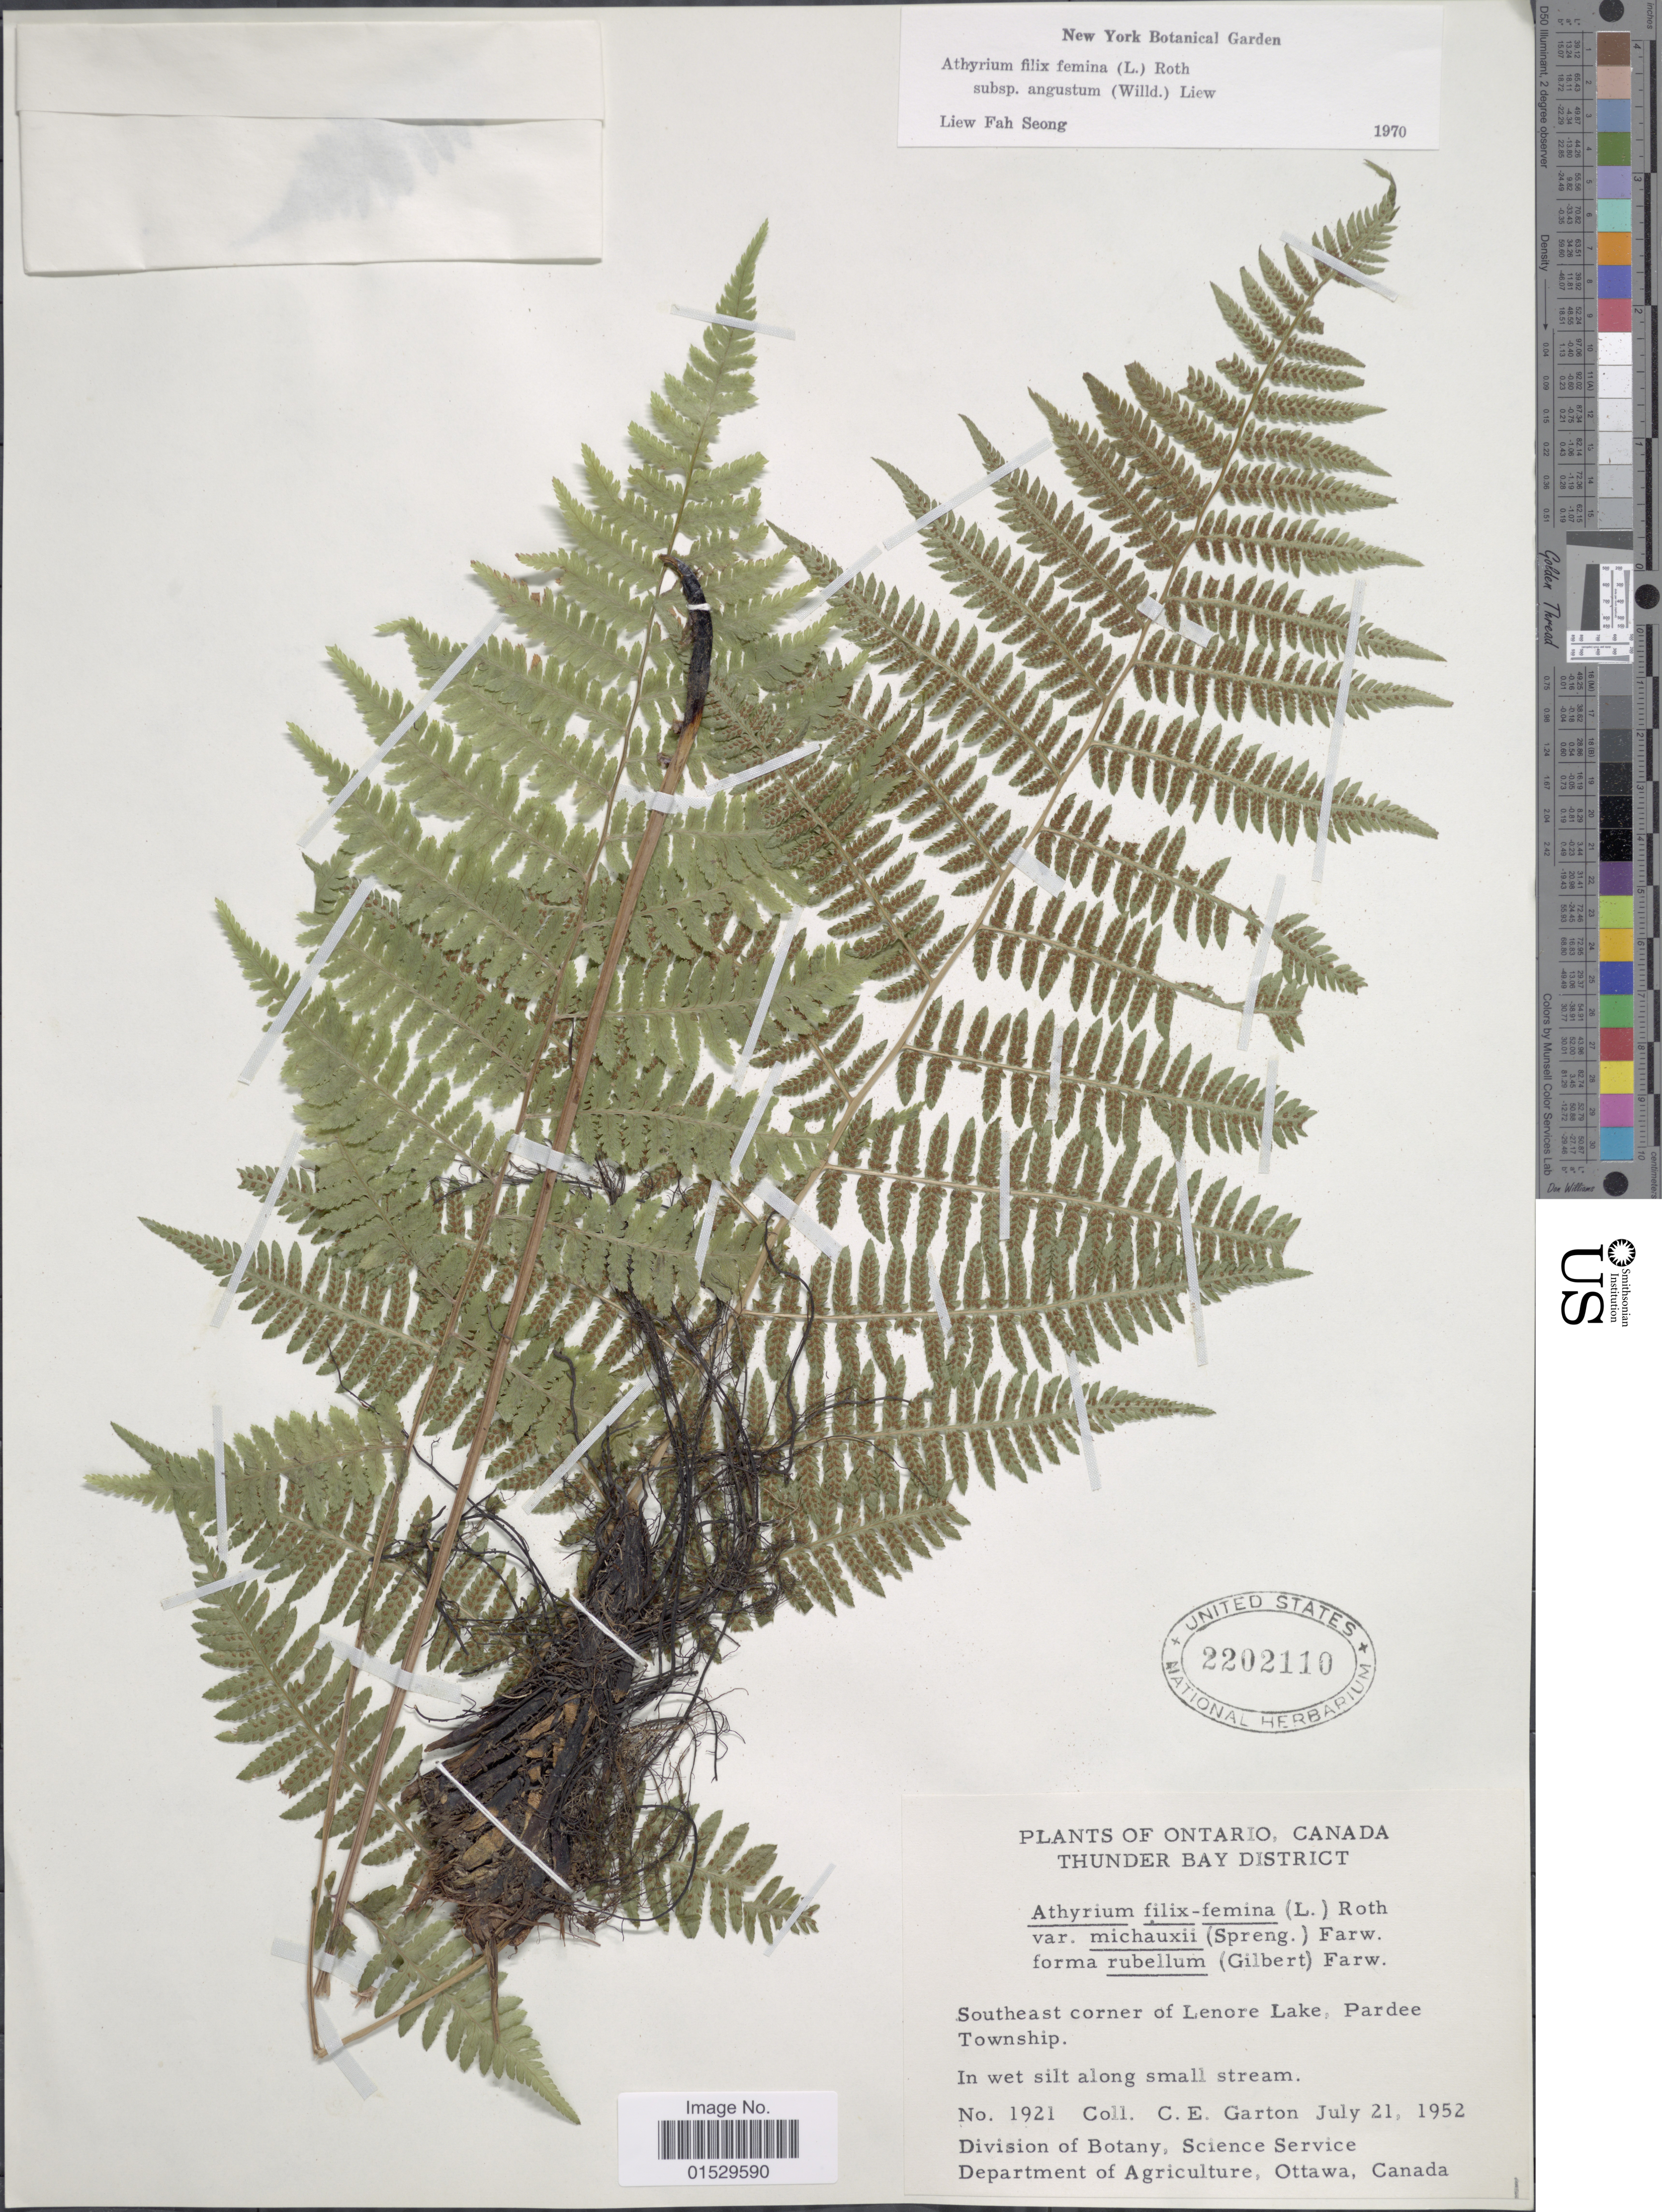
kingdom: Plantae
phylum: Tracheophyta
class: Polypodiopsida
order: Polypodiales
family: Athyriaceae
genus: Athyrium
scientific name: Athyrium filix-femina subsp. angustatum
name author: (Willd.) R.T. Clausen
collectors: C. E. Garton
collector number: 1921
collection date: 1952-07-21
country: Canada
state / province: Ontario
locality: Thunder Bay District, Southeast corner of Lenore Lake, Pardee Township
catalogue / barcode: US 2202110